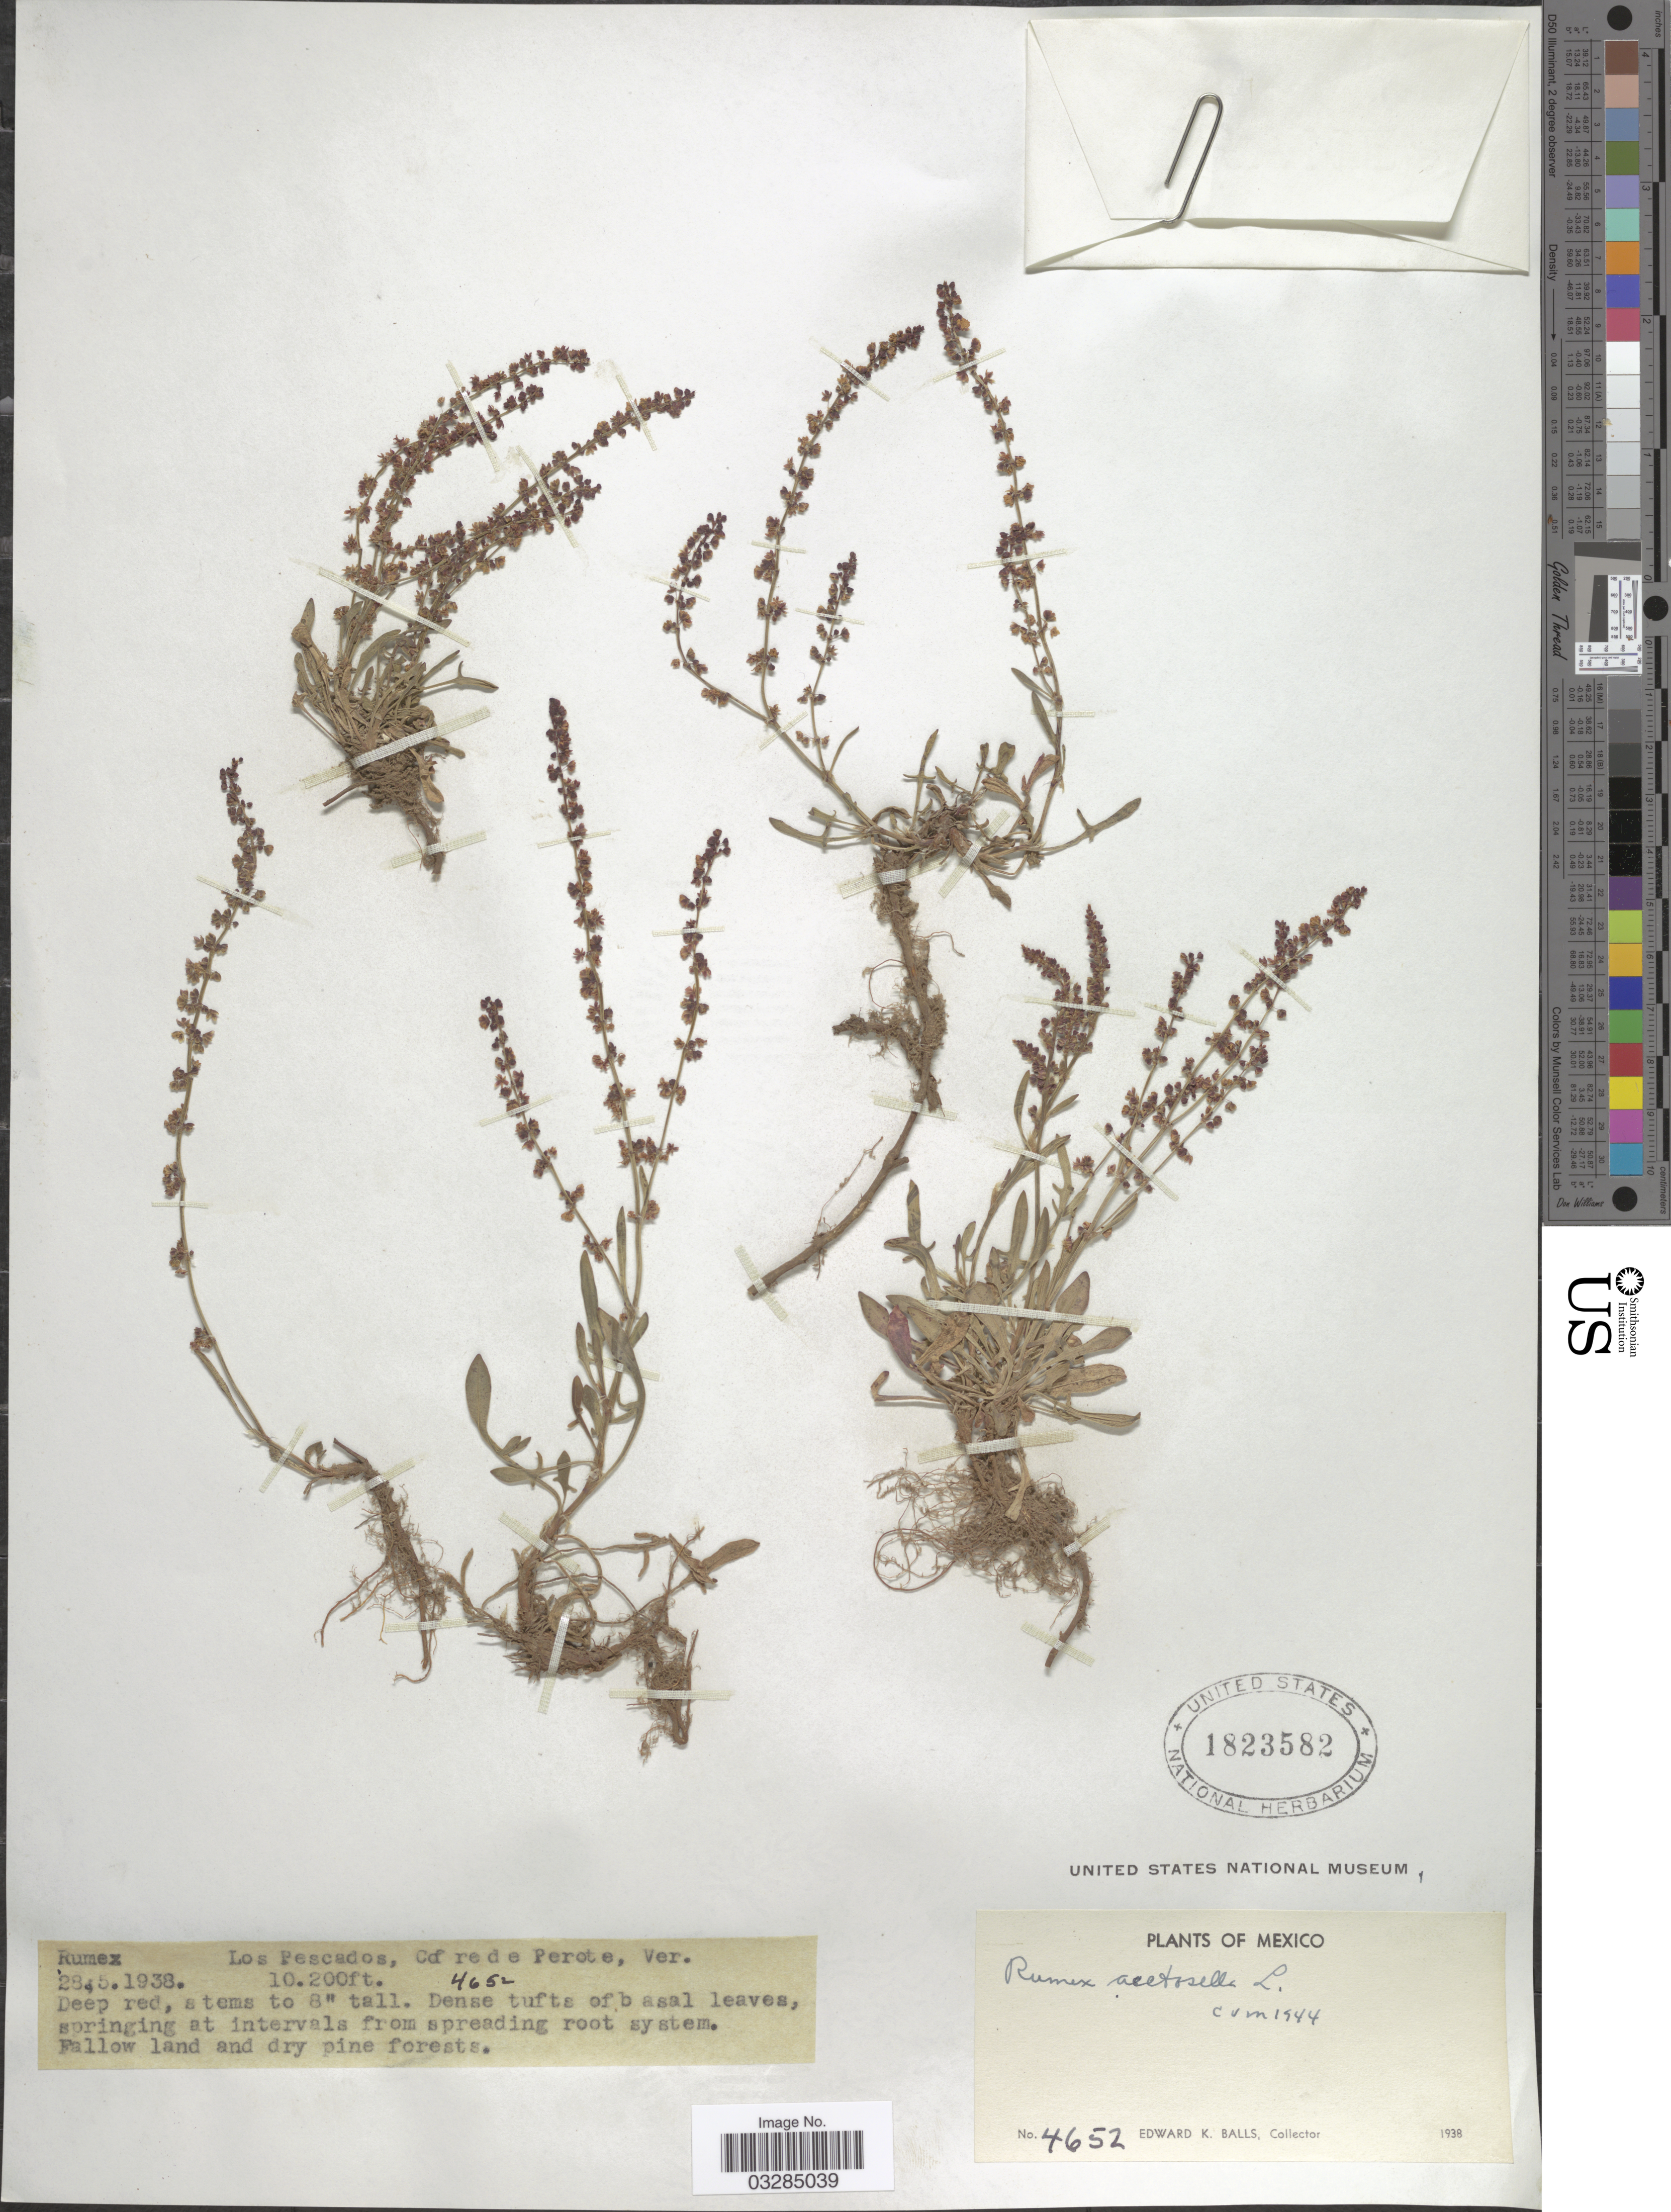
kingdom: Plantae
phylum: Tracheophyta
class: Magnoliopsida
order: Caryophyllales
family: Polygonaceae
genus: Rumex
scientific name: Rumex acetosella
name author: L.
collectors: E. K. Balls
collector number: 4652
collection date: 1938-05-28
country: Mexico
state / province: Veracruz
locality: Los Pescados, Cofre de Perote, Ver.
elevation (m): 3109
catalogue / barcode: US 1823582